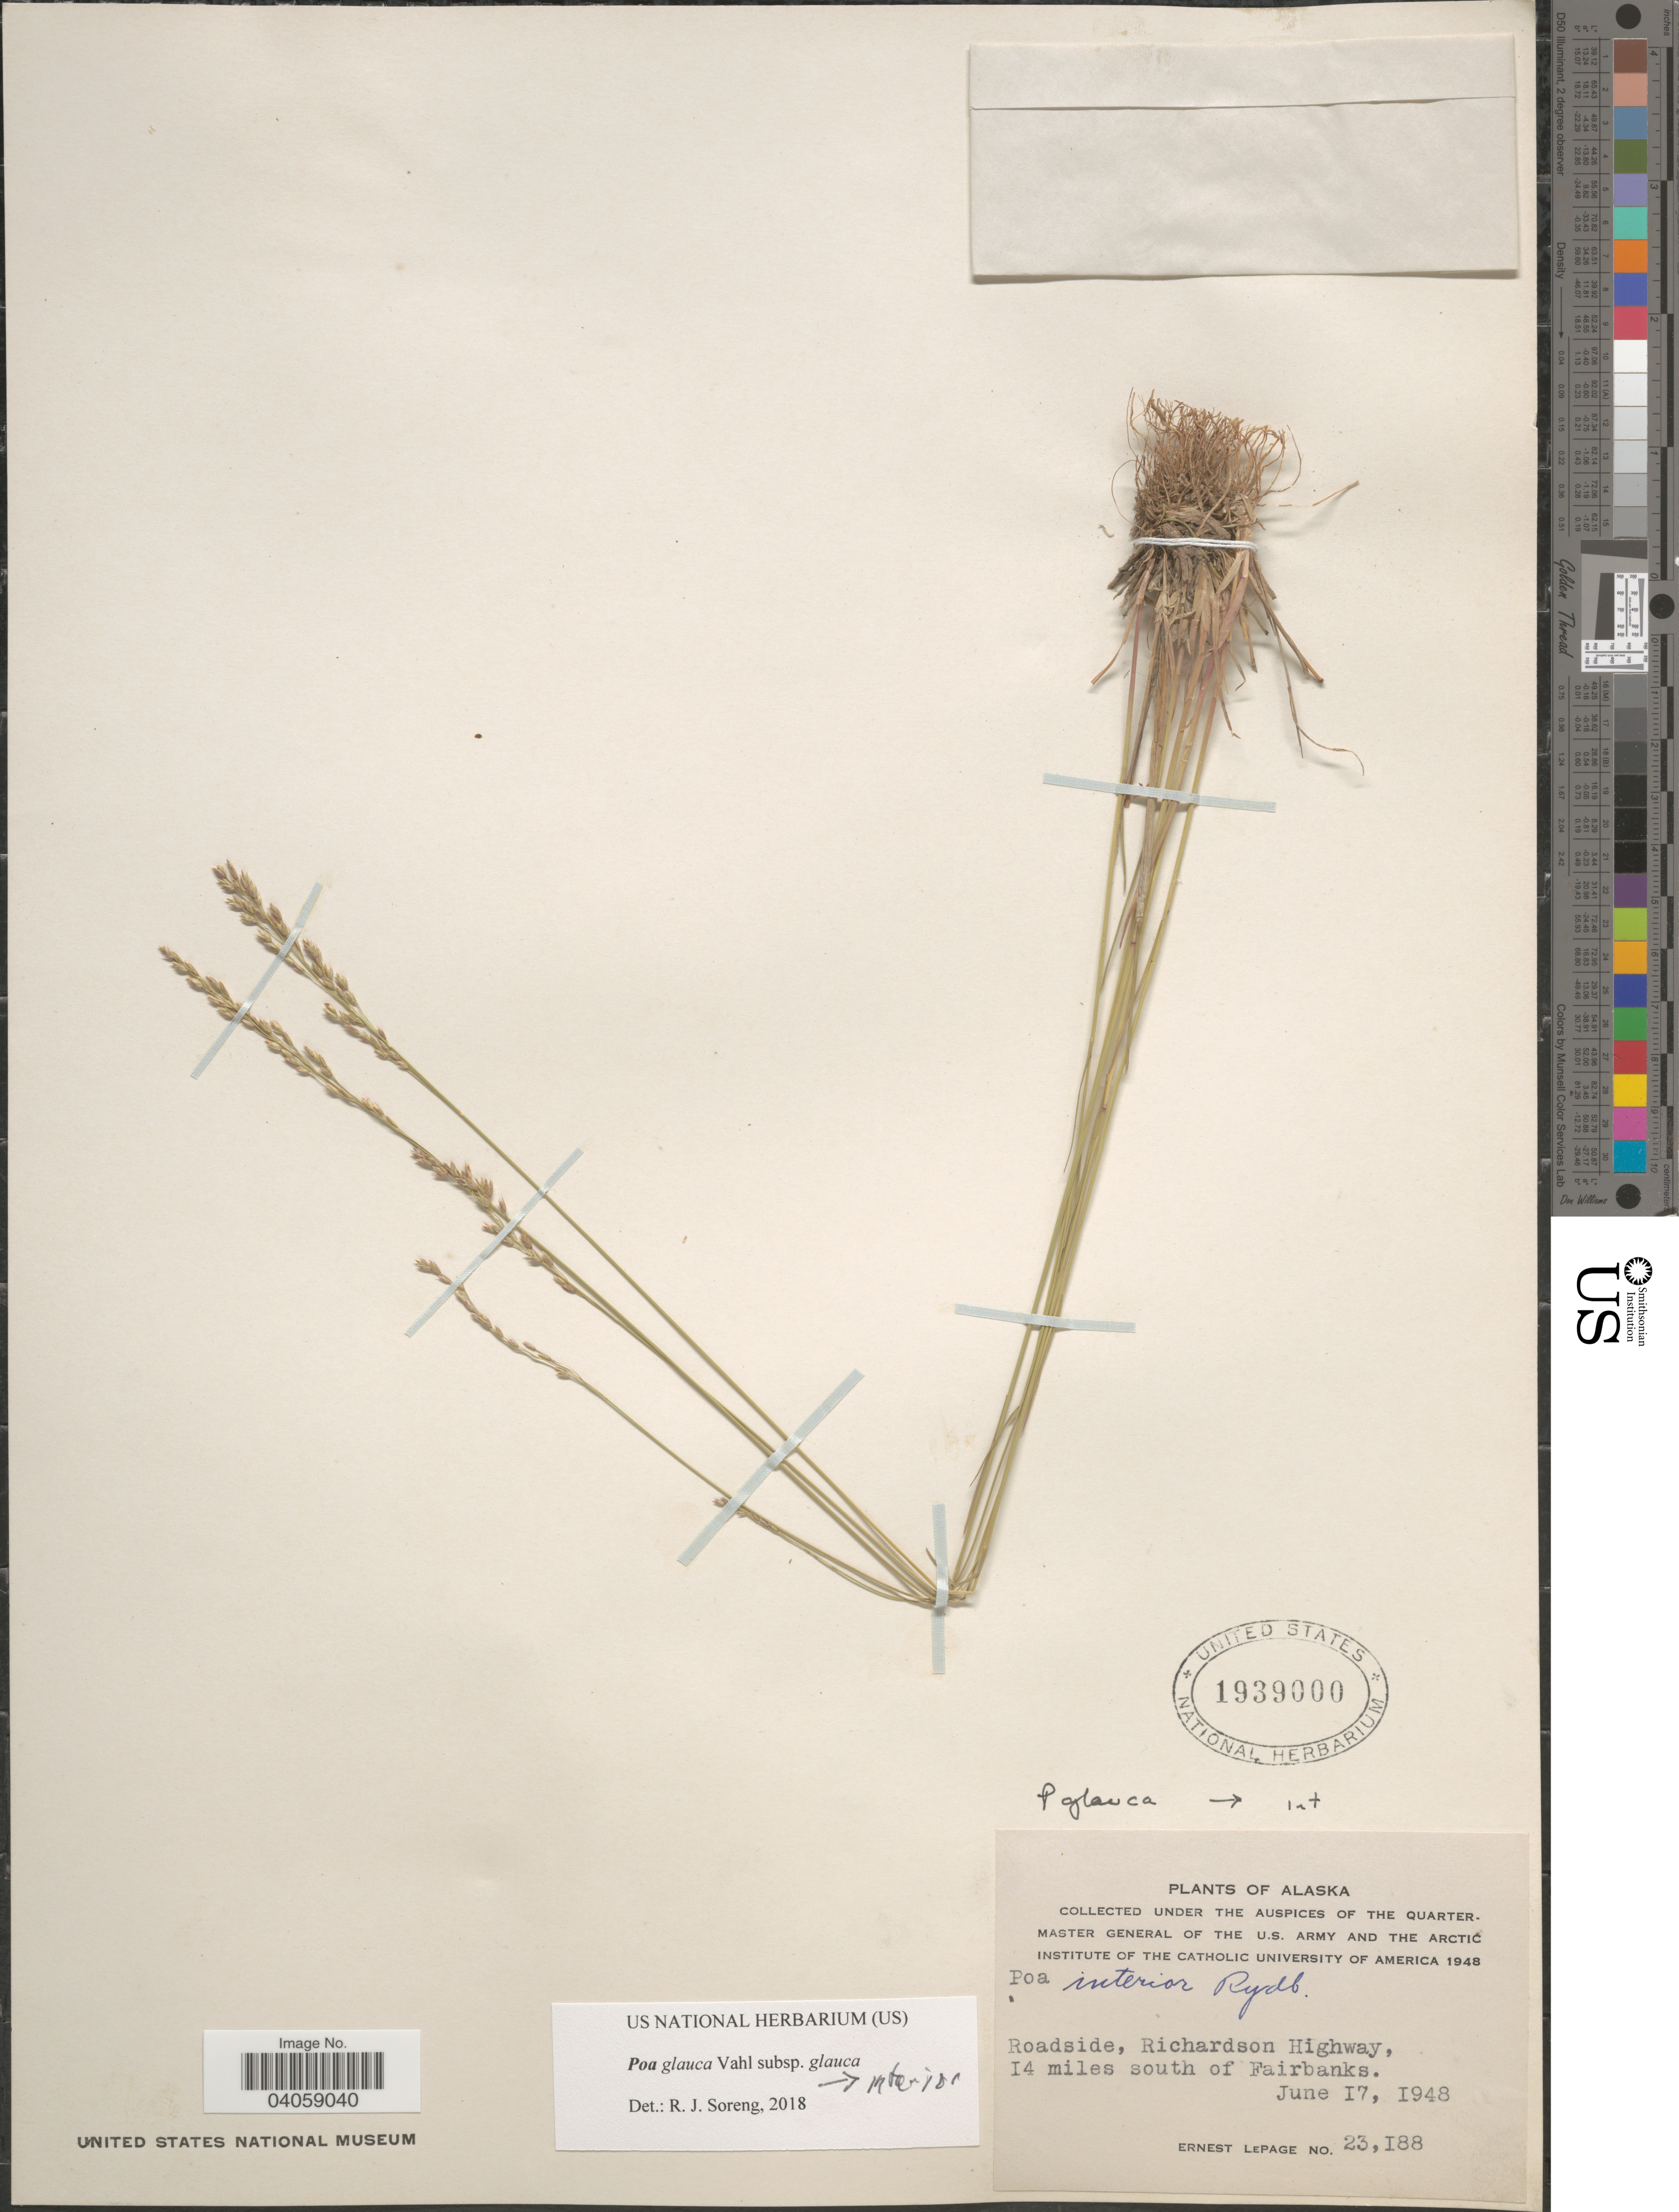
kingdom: Plantae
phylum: Tracheophyta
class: Liliopsida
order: Poales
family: Poaceae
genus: Poa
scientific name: Poa glauca subsp. glauca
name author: Vahl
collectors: E. Lepage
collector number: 23188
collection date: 1948-06-17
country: United States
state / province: Alaska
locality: Roadside, Richardson Highway, 14 miles south of Fairbanks.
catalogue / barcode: US 1939000